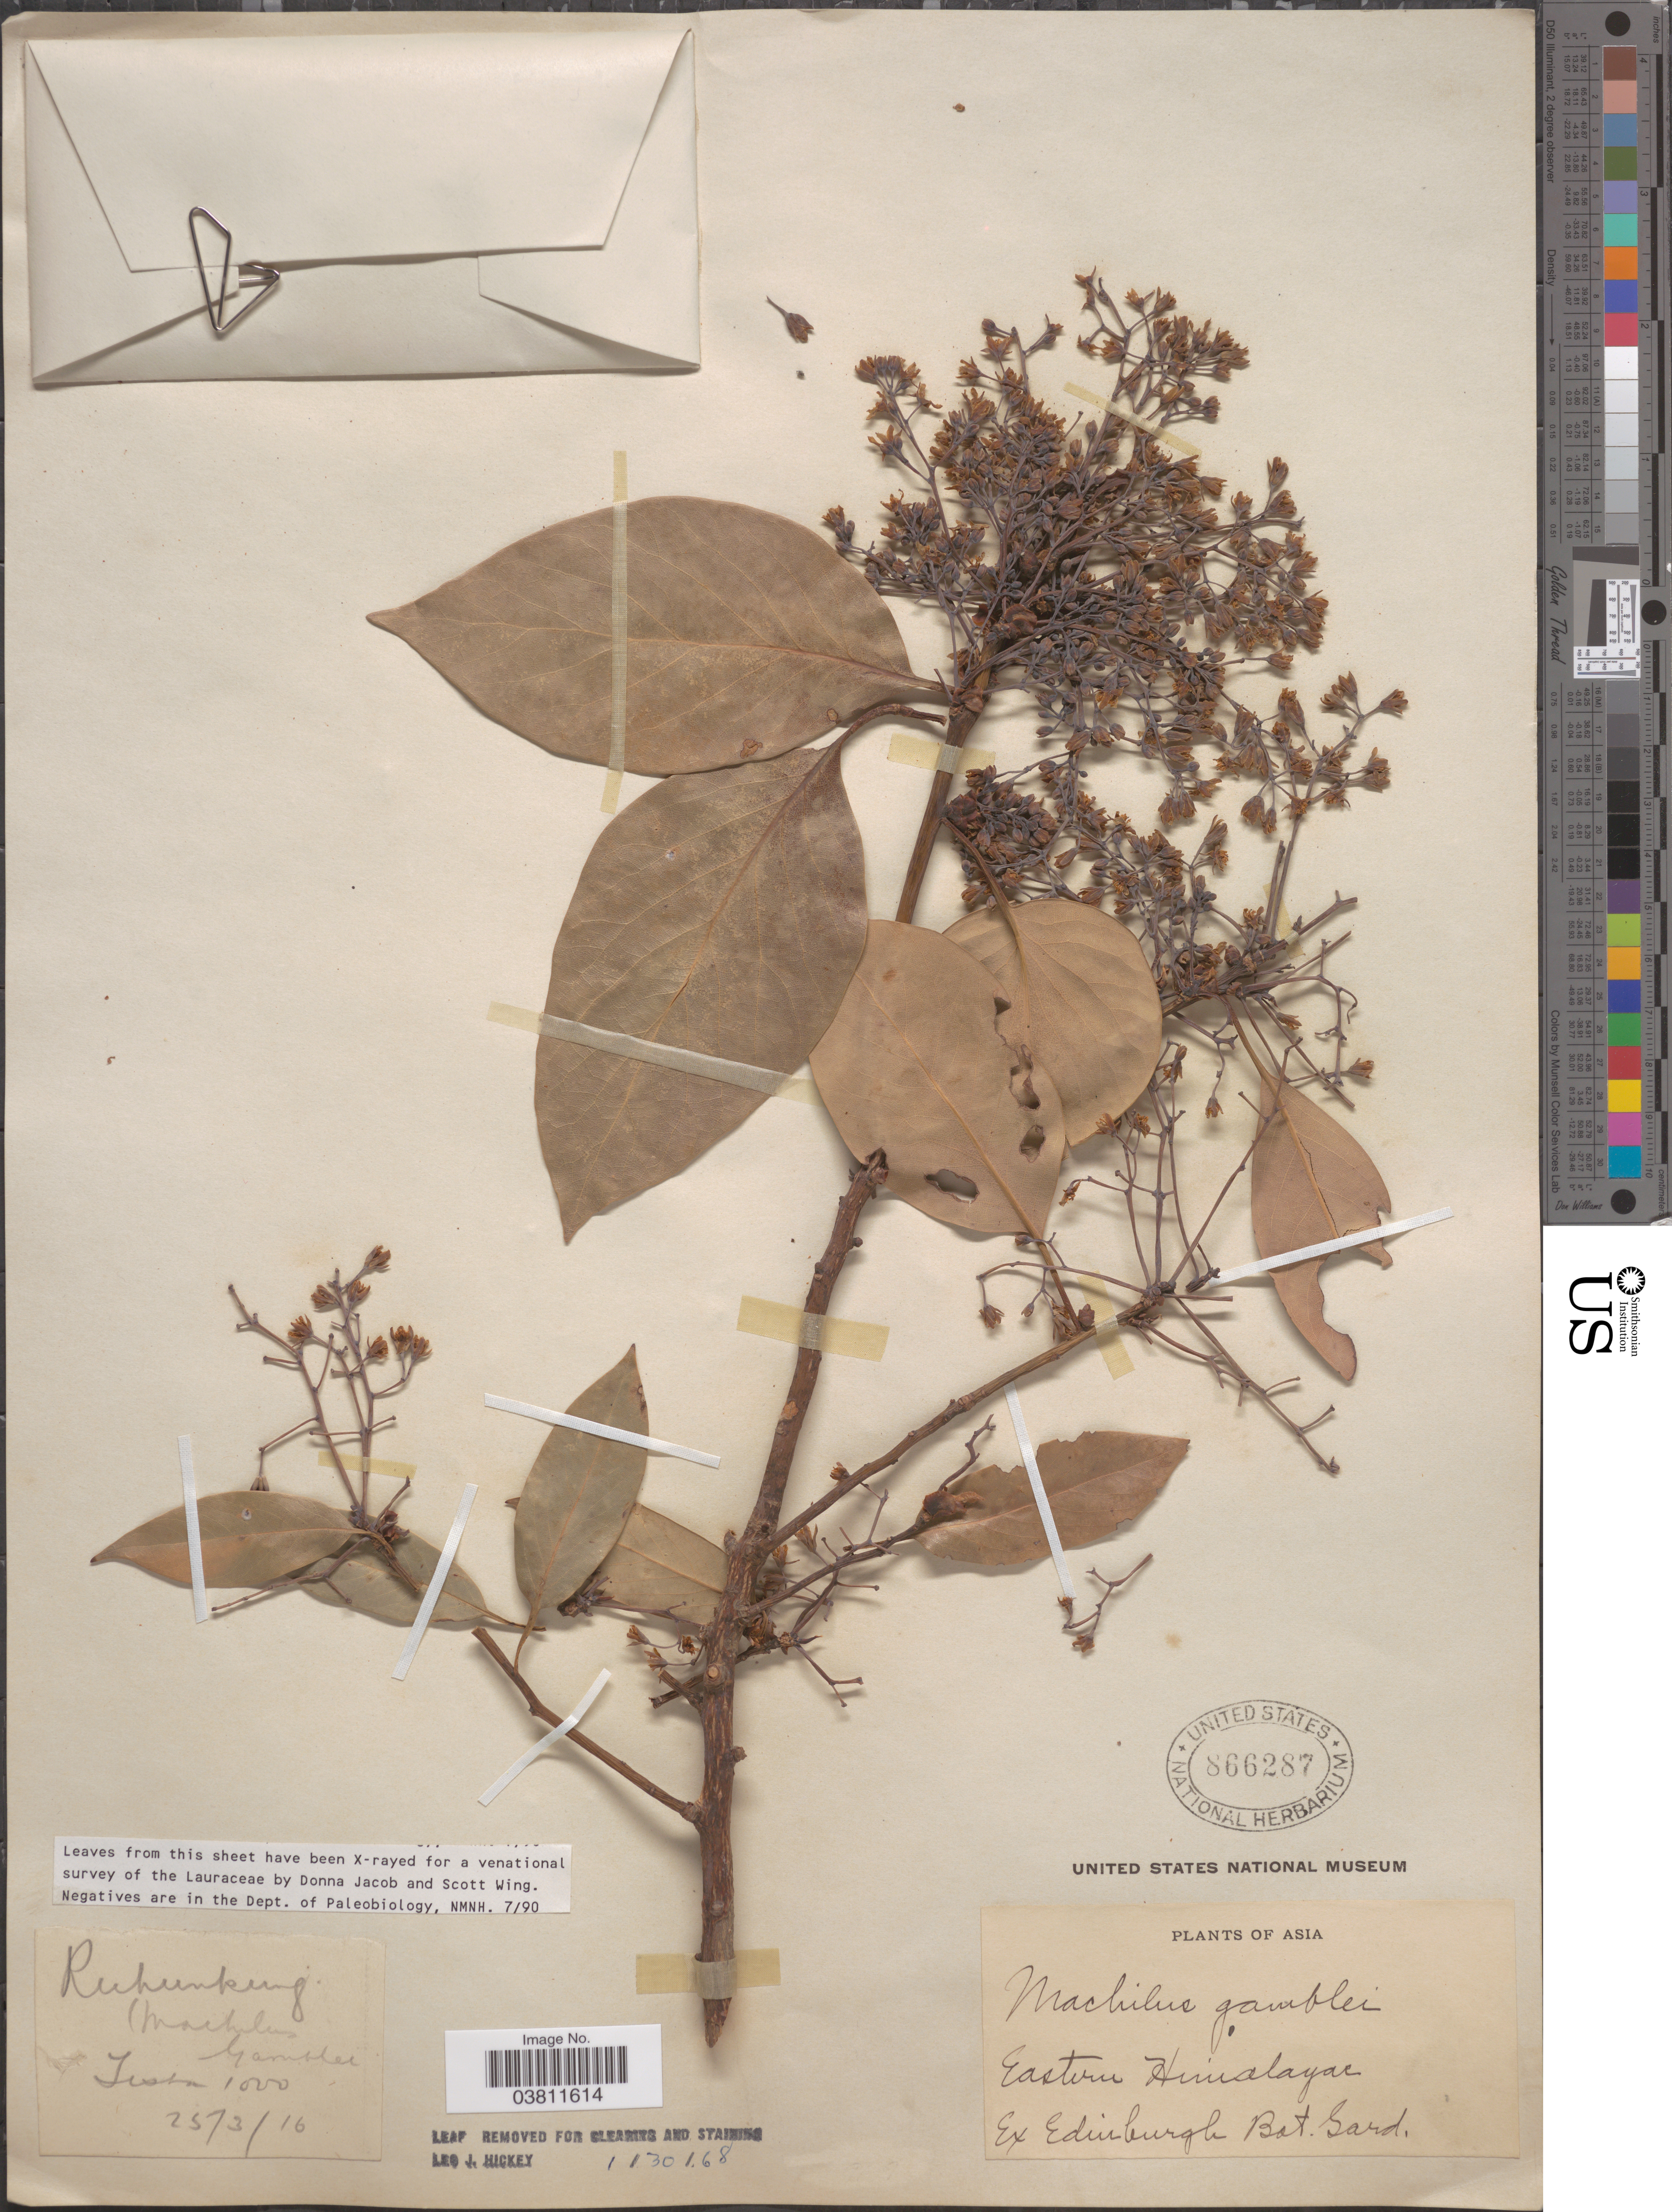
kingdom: Plantae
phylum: Tracheophyta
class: Magnoliopsida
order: Laurales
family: Lauraceae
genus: Machilus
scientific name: Machilus gamblei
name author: King ex Hook. f.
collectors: Royal Botanic Garden Edinburgh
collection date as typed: Transcribed d/m/y: 25/3/16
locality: Asia. Eastern Himalayas. Hota [interpreted].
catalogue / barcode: US 866287